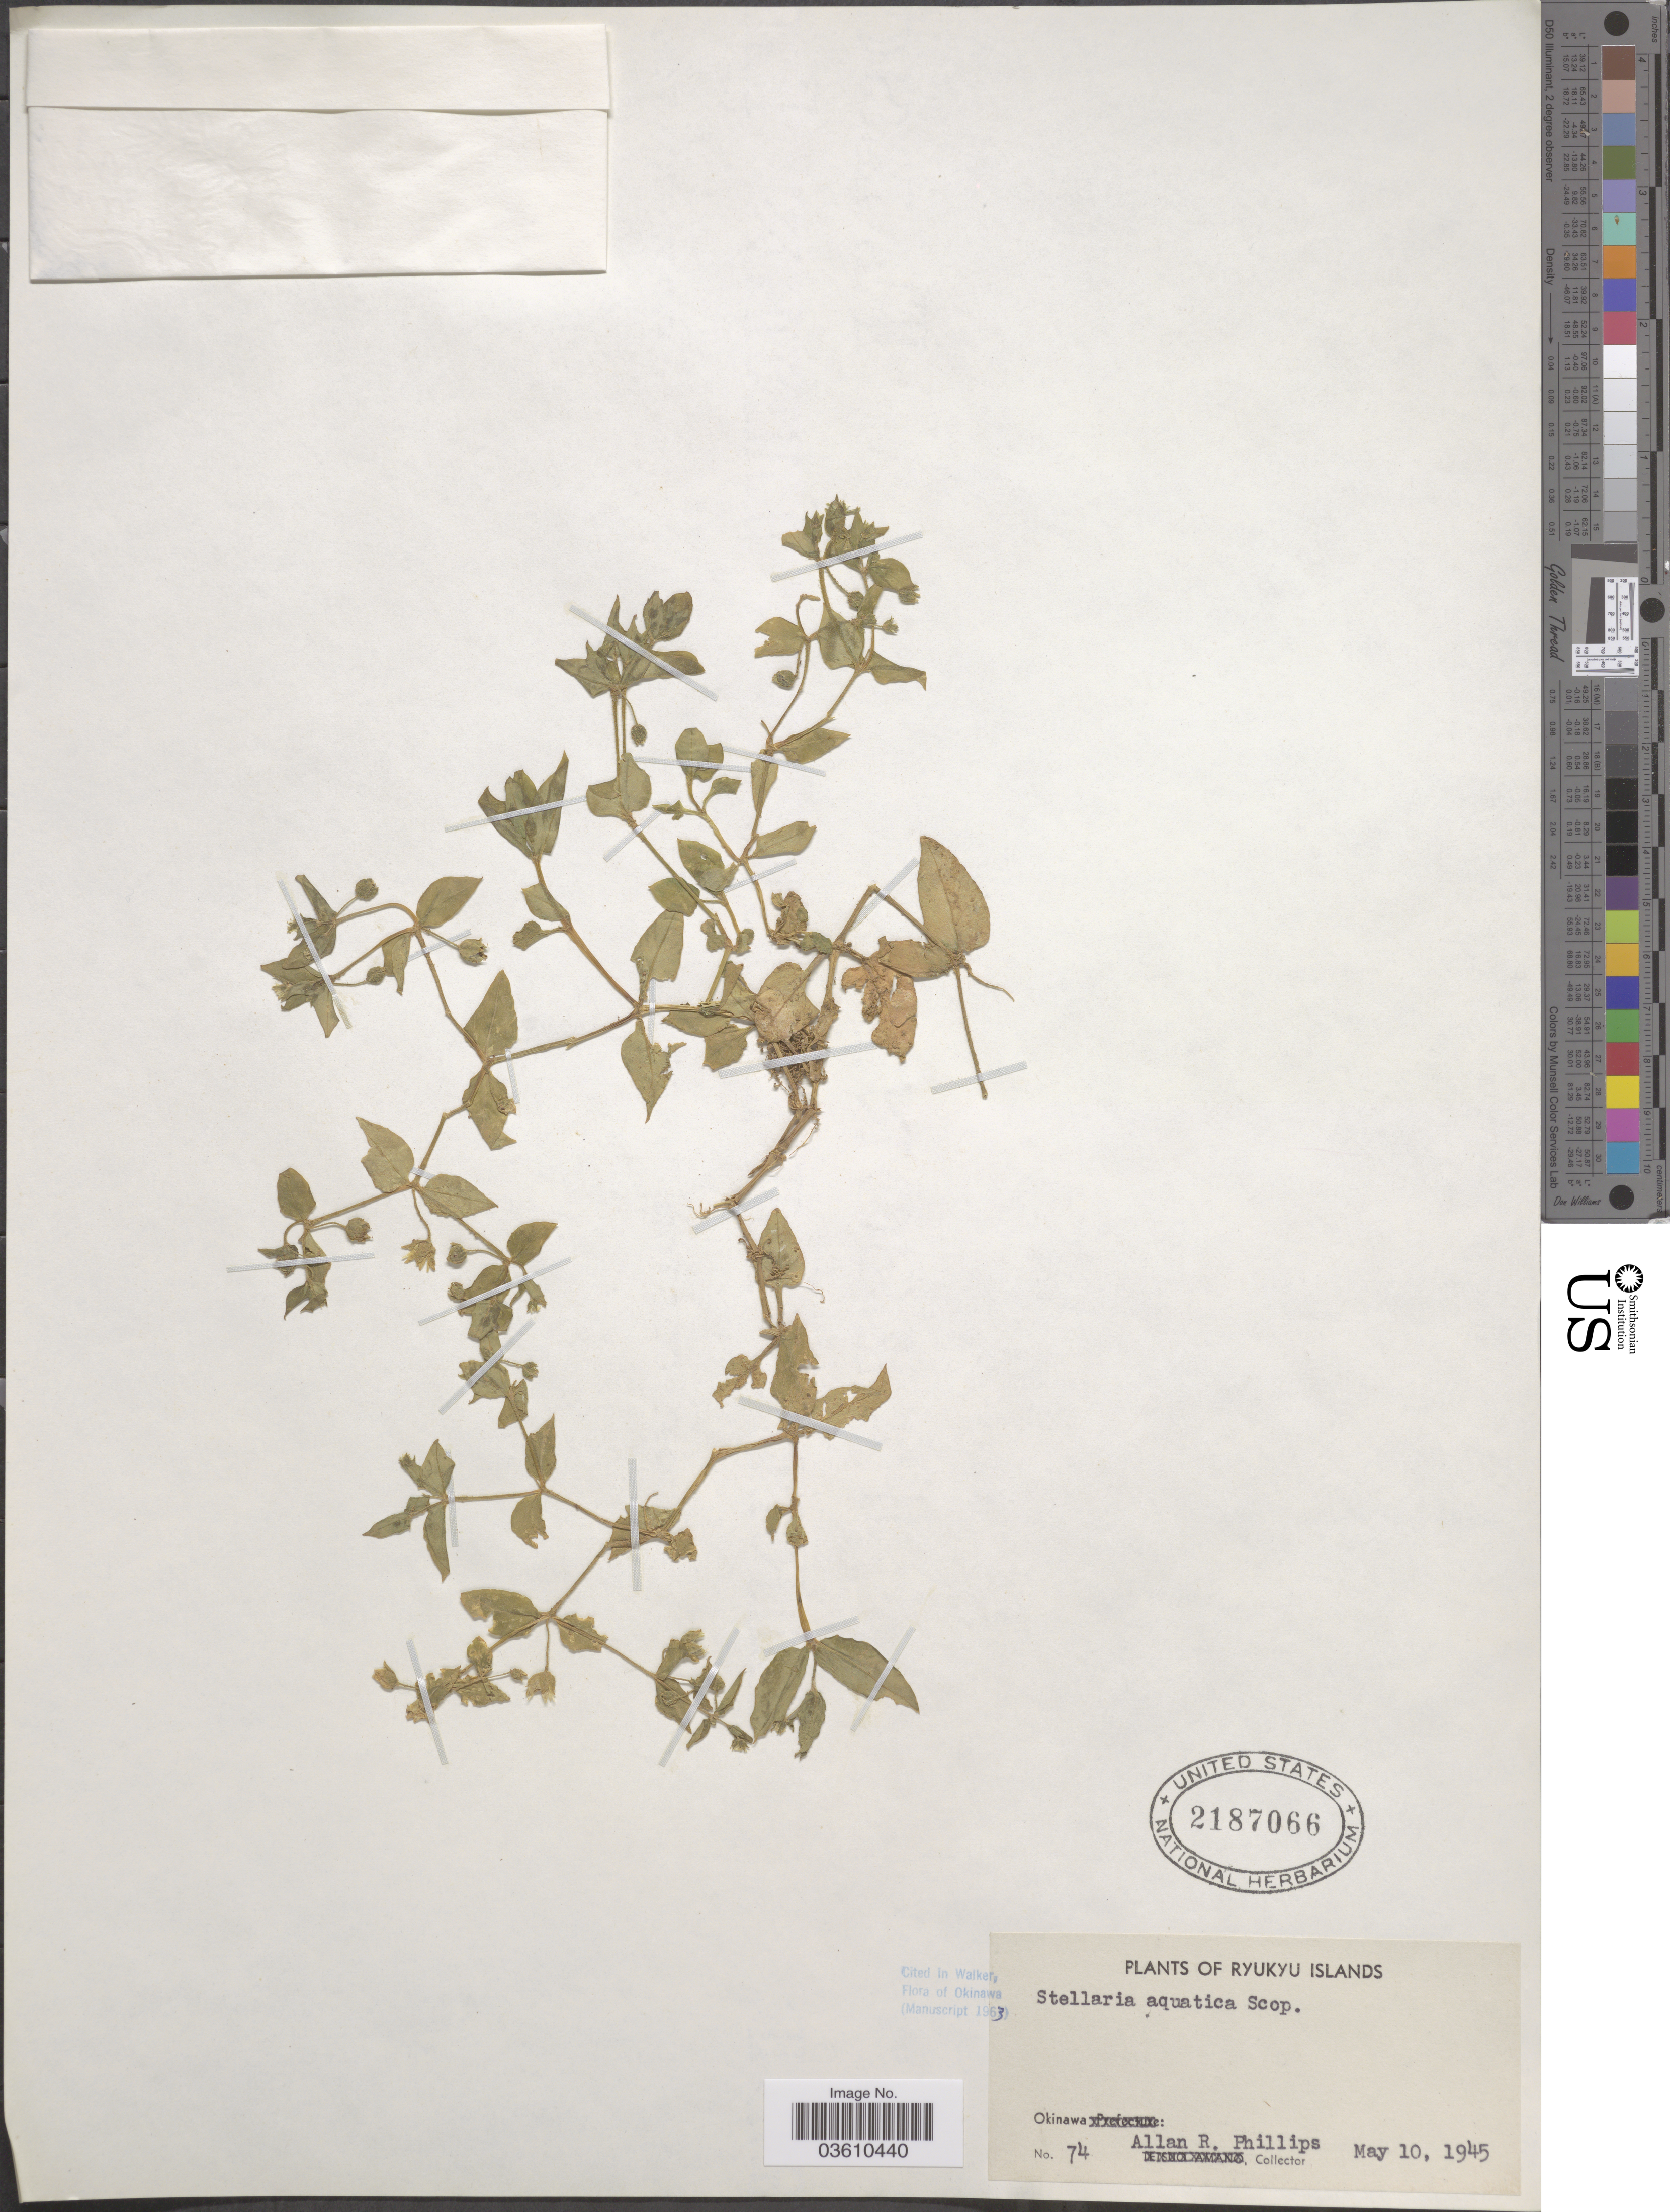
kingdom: Plantae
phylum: Tracheophyta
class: Magnoliopsida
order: Caryophyllales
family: Caryophyllaceae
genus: Stellaria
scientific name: Stellaria aquatica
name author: L.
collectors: A. R. Phillips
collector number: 74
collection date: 1945-05-10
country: Japan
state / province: Okinawa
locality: Ryukyu Islands. Okinawa.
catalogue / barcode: US 2187066